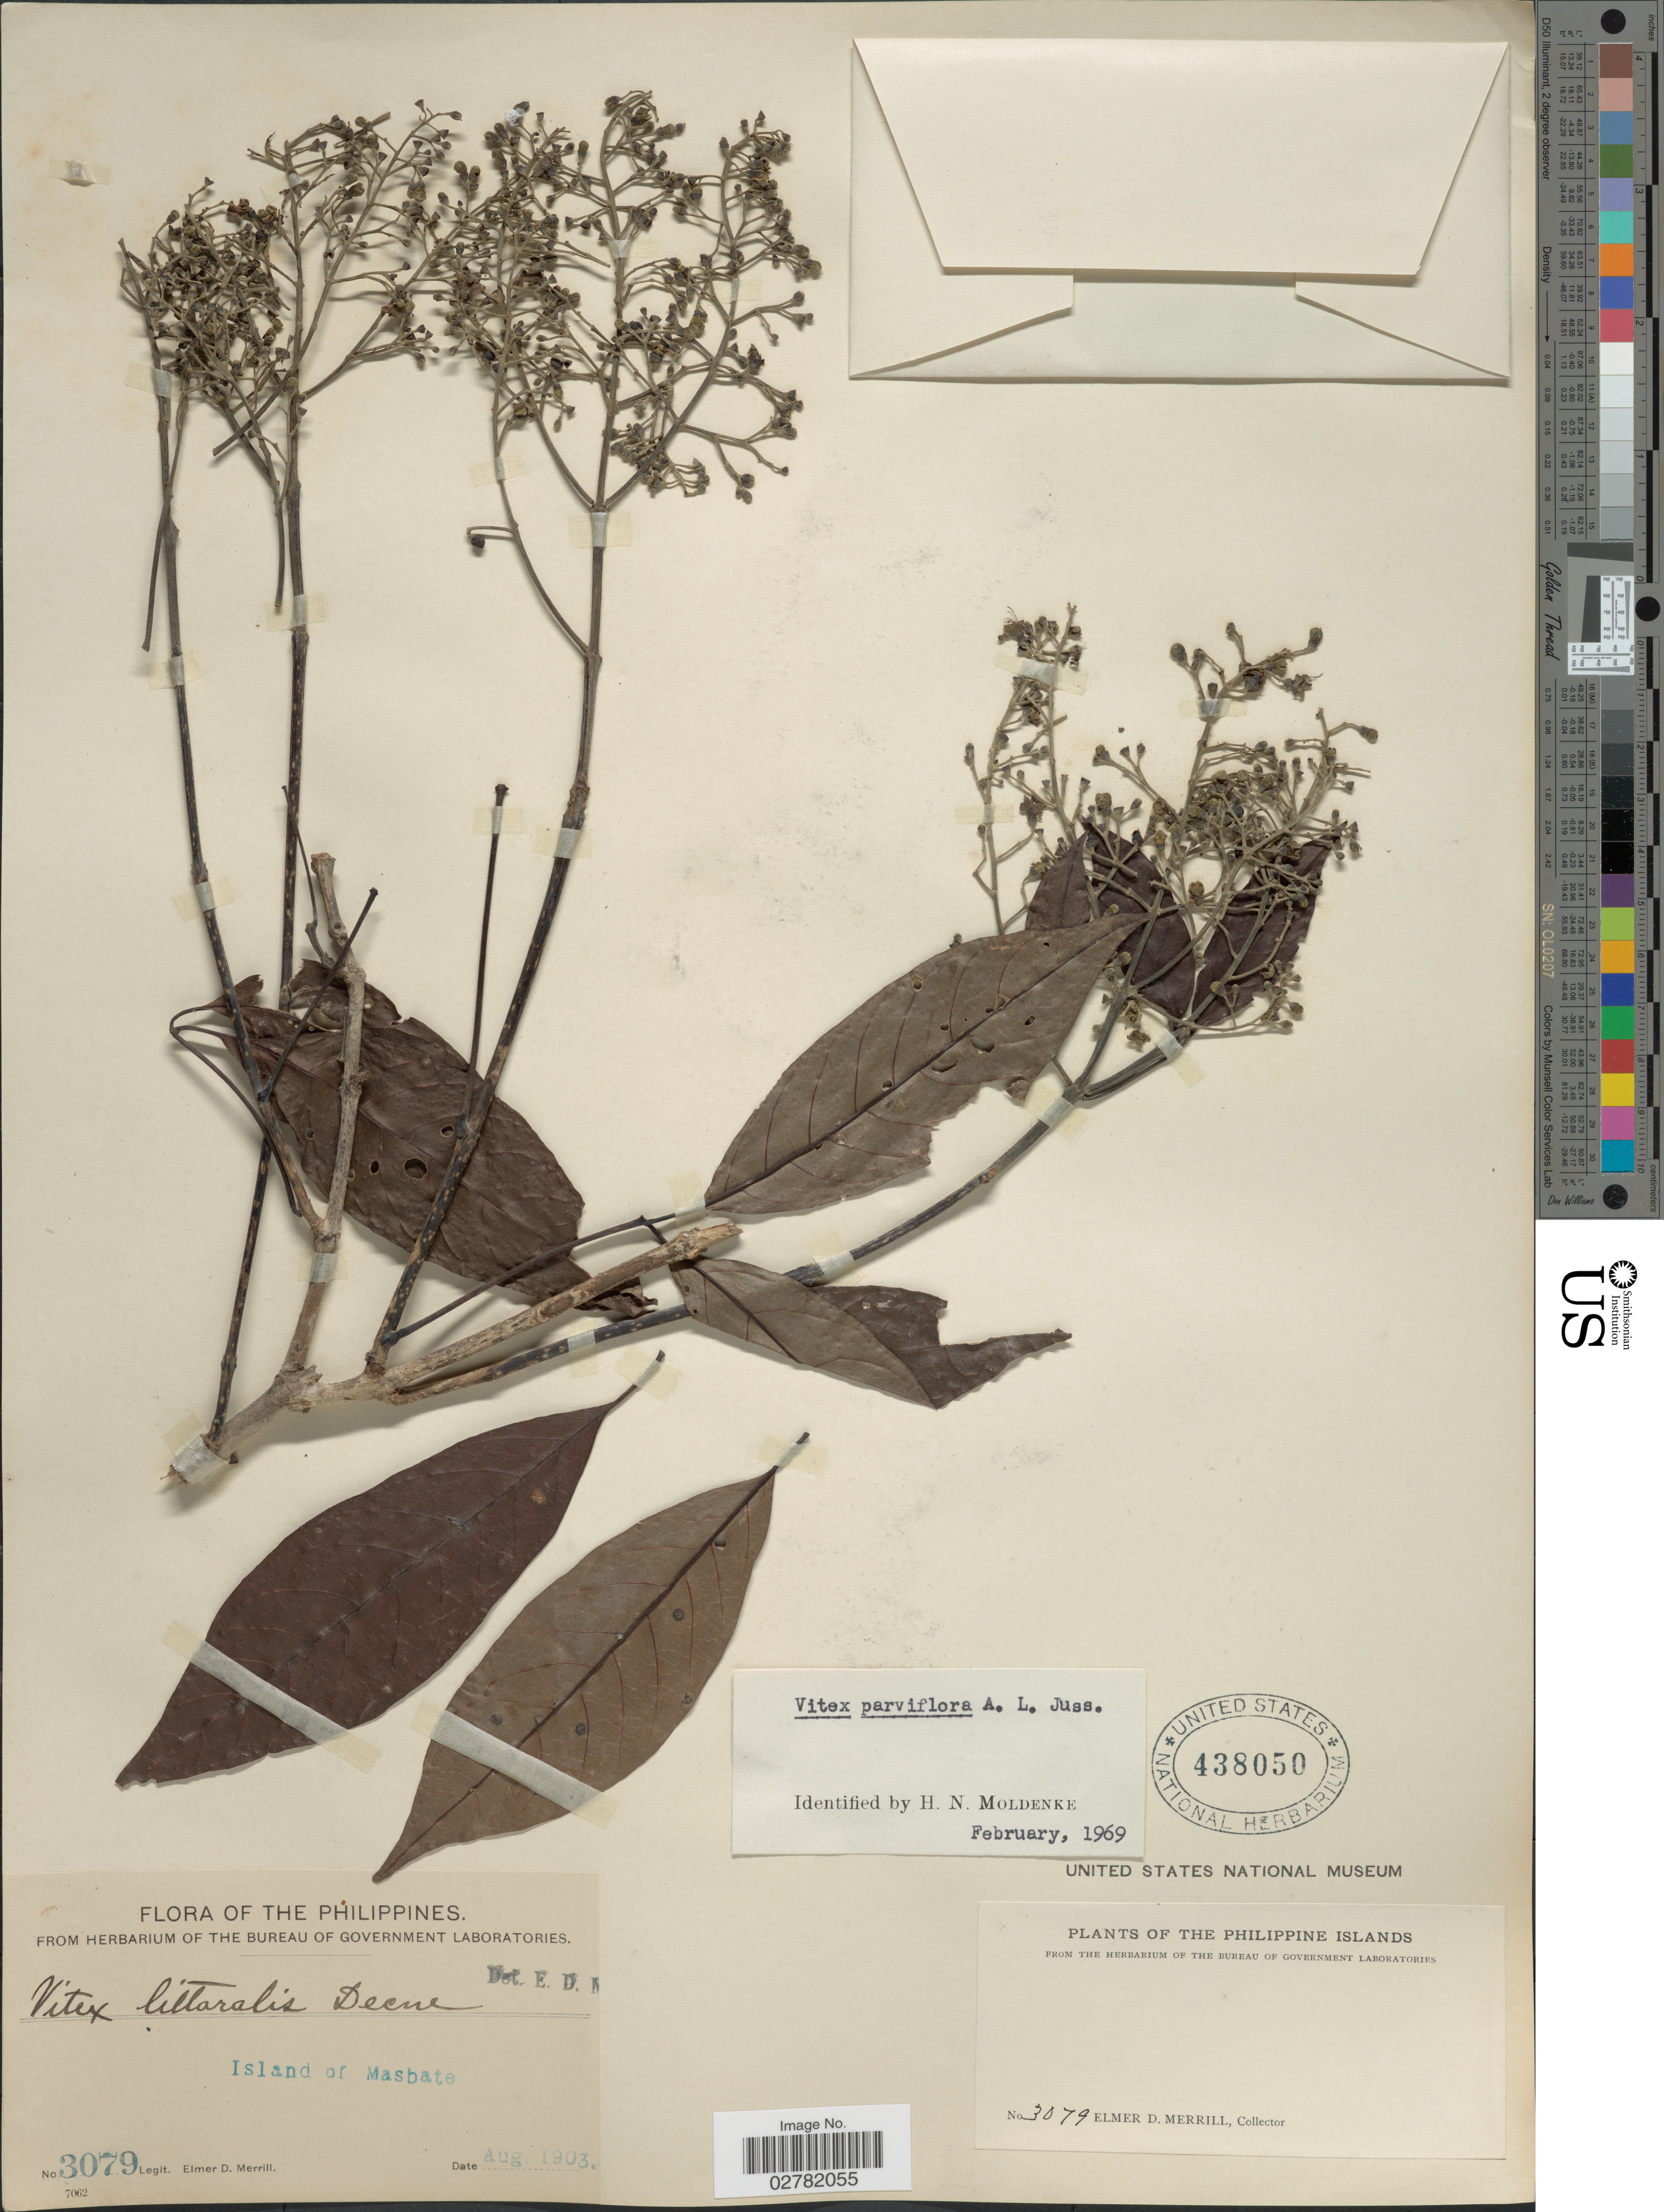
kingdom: Plantae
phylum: Tracheophyta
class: Magnoliopsida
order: Lamiales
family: Lamiaceae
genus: Vitex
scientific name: Vitex parviflora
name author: Juss.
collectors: E. D. Merrill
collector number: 3079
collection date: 1903-08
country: Philippines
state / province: Bicol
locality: Island of Masbate.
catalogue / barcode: US 438050